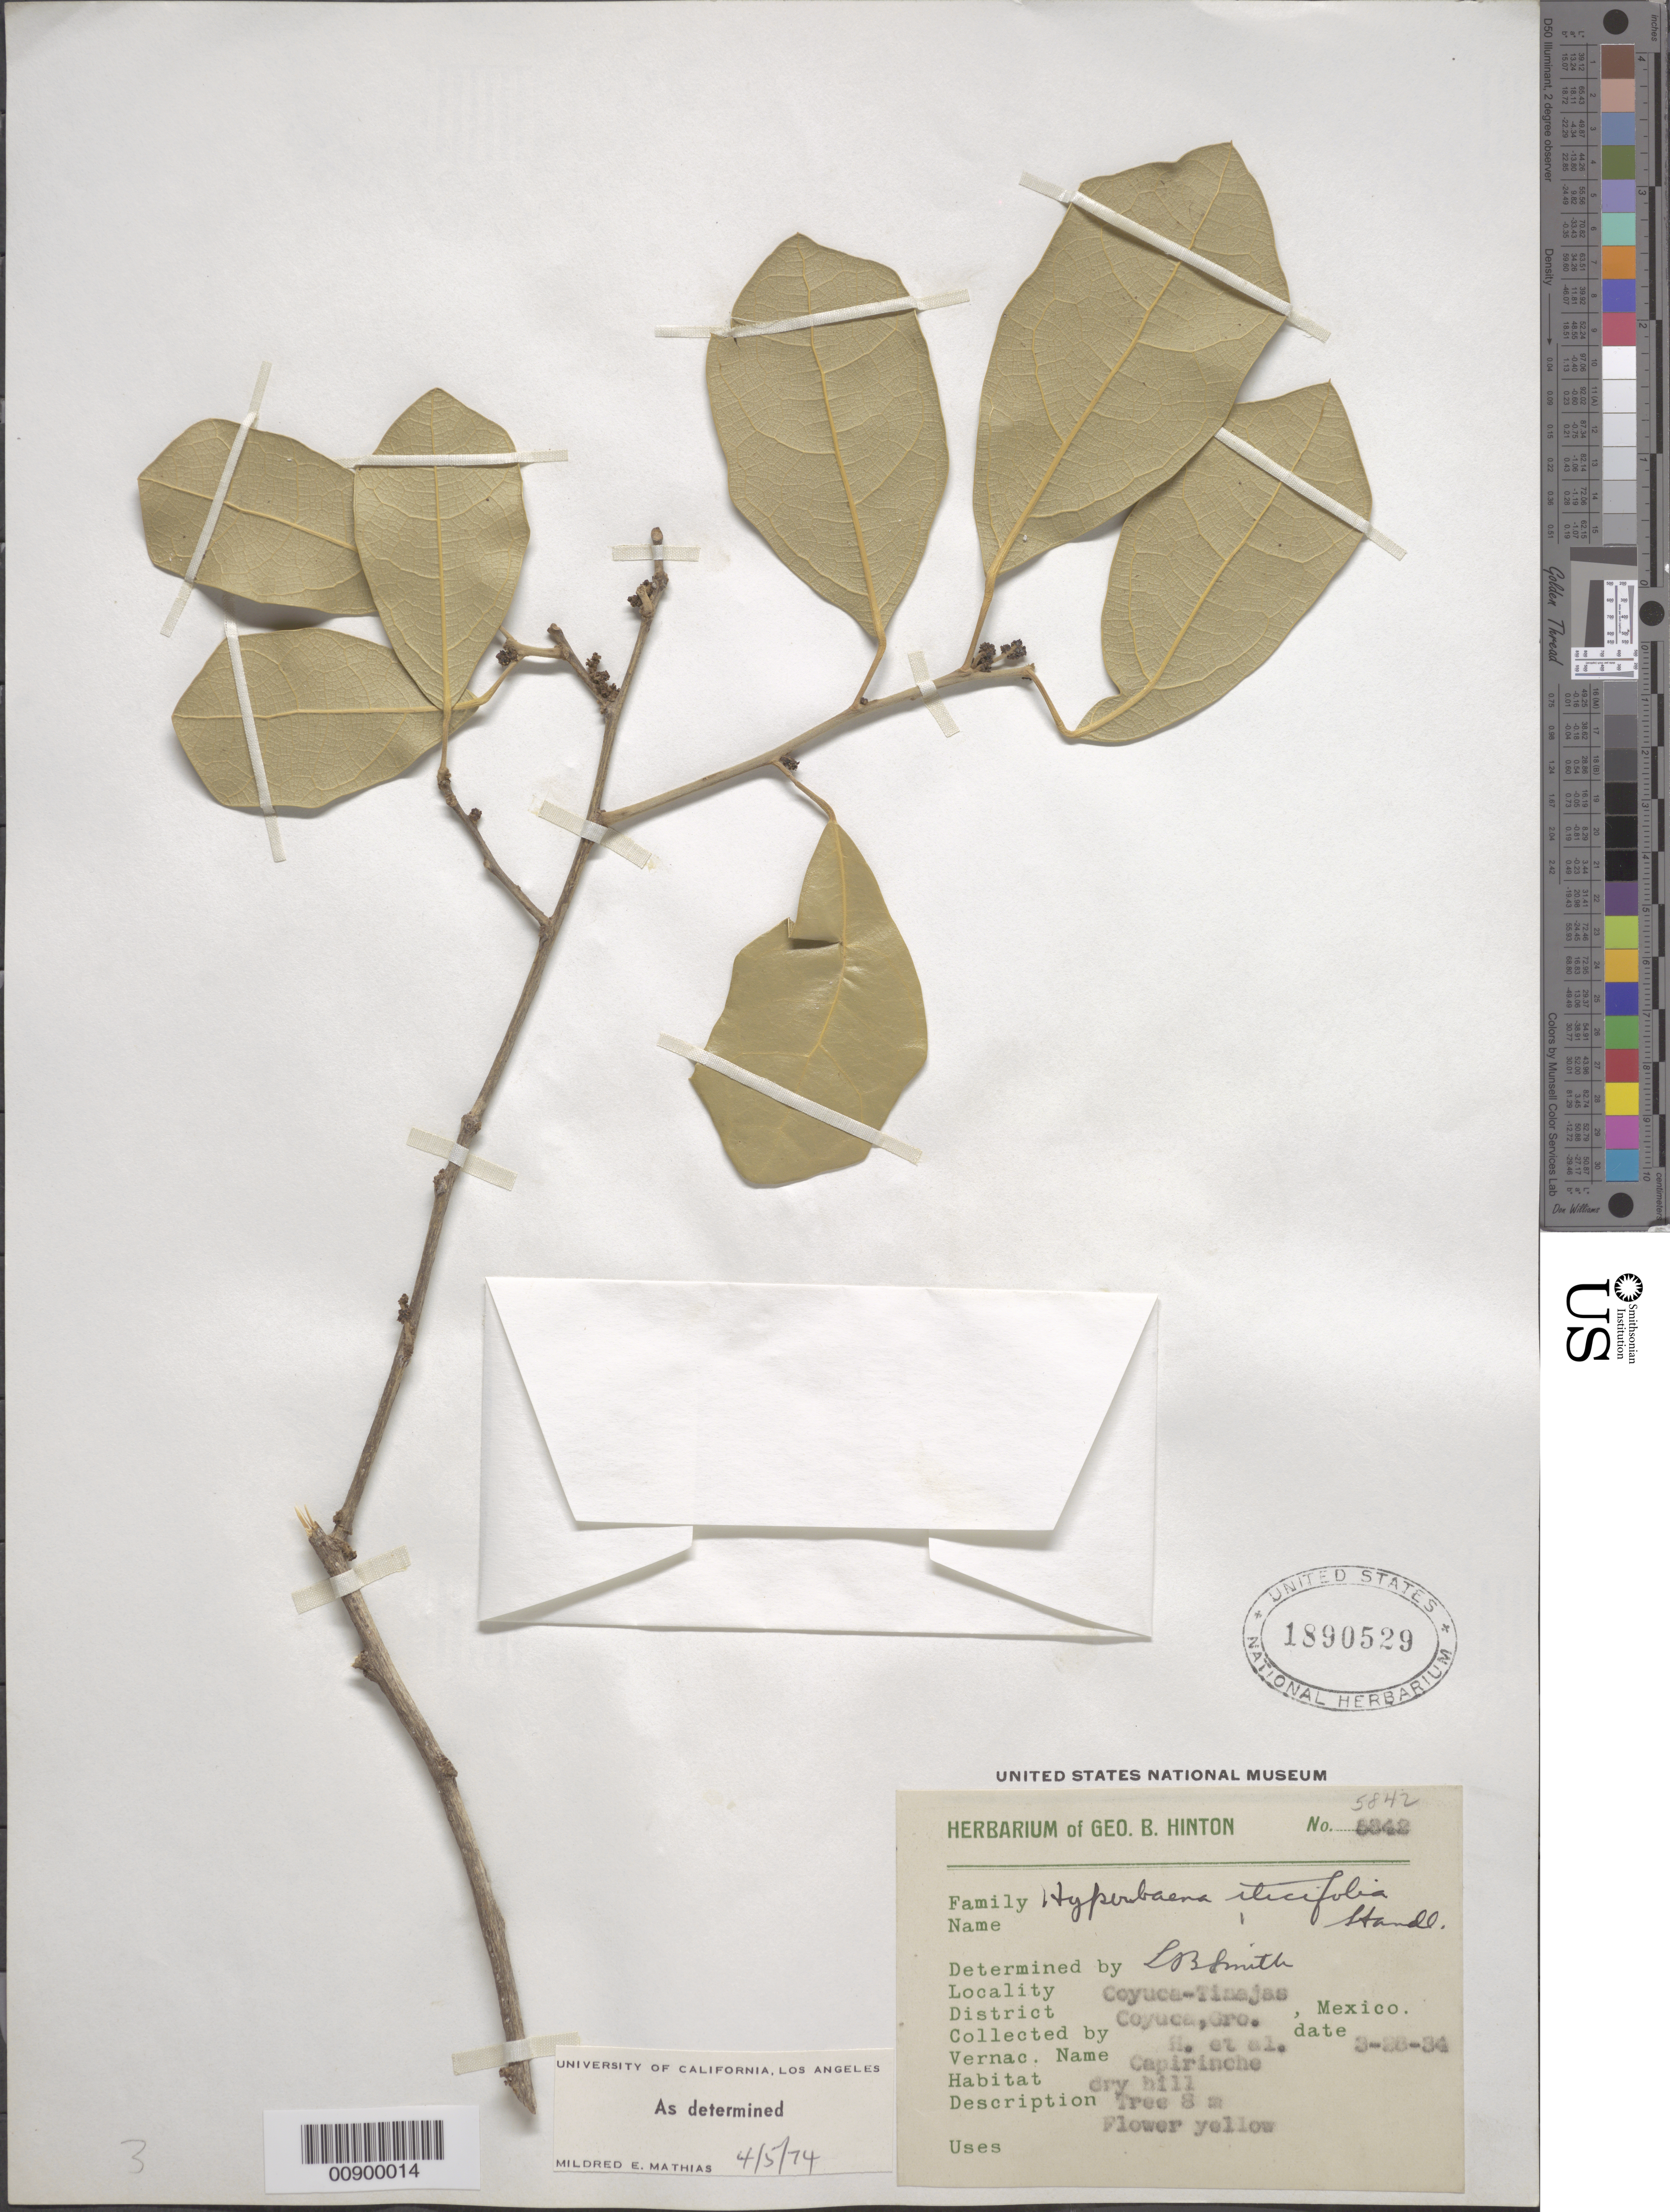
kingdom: Plantae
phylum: Tracheophyta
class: Magnoliopsida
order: Ranunculales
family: Menispermaceae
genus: Hyperbaena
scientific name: Hyperbaena ilicifolia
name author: Standl.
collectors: G. B. Hinton & et al.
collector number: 5842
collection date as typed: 28 Mar 1934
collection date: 1934-03-28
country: Mexico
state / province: Guerrero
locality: Coyuca - Tinajas: District Coyuca, Guerrero.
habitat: Dry hill.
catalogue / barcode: US 1890529